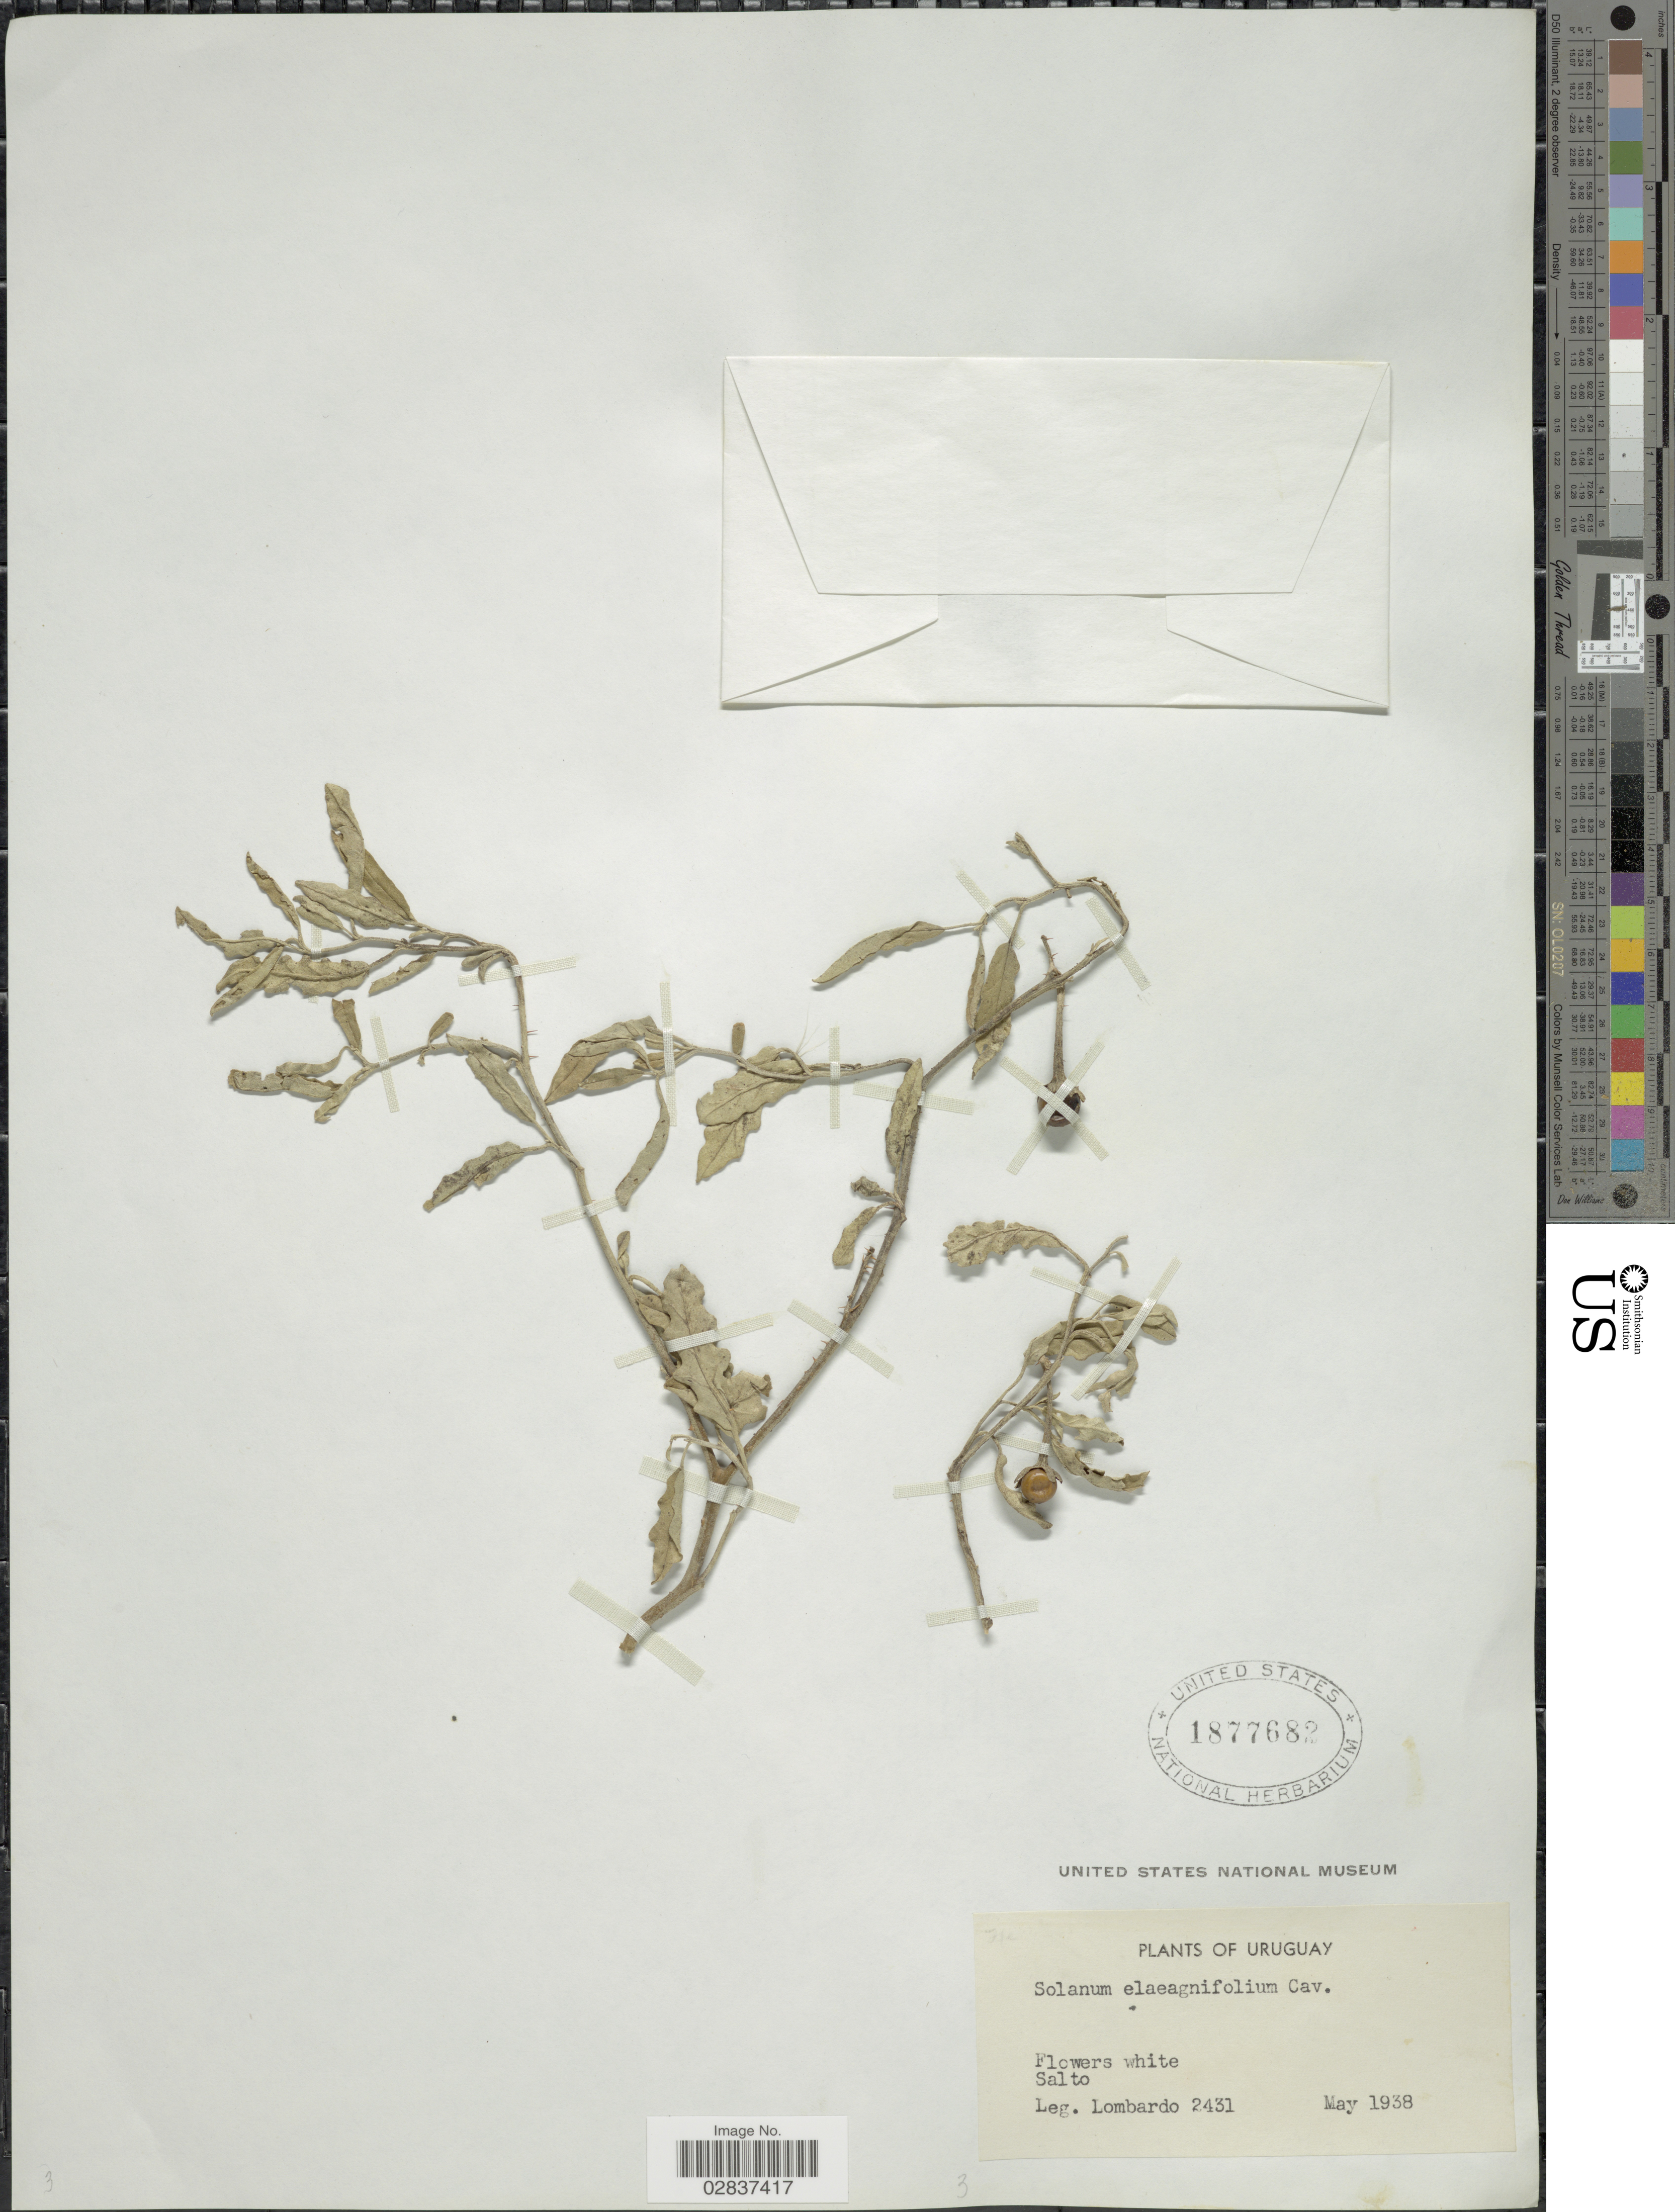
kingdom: Plantae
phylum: Tracheophyta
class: Magnoliopsida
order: Solanales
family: Solanaceae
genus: Solanum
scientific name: Solanum elaeagnifolium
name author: Cav.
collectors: Lombardo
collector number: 2431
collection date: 1938-05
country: Uruguay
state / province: Salto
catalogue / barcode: US 1877682